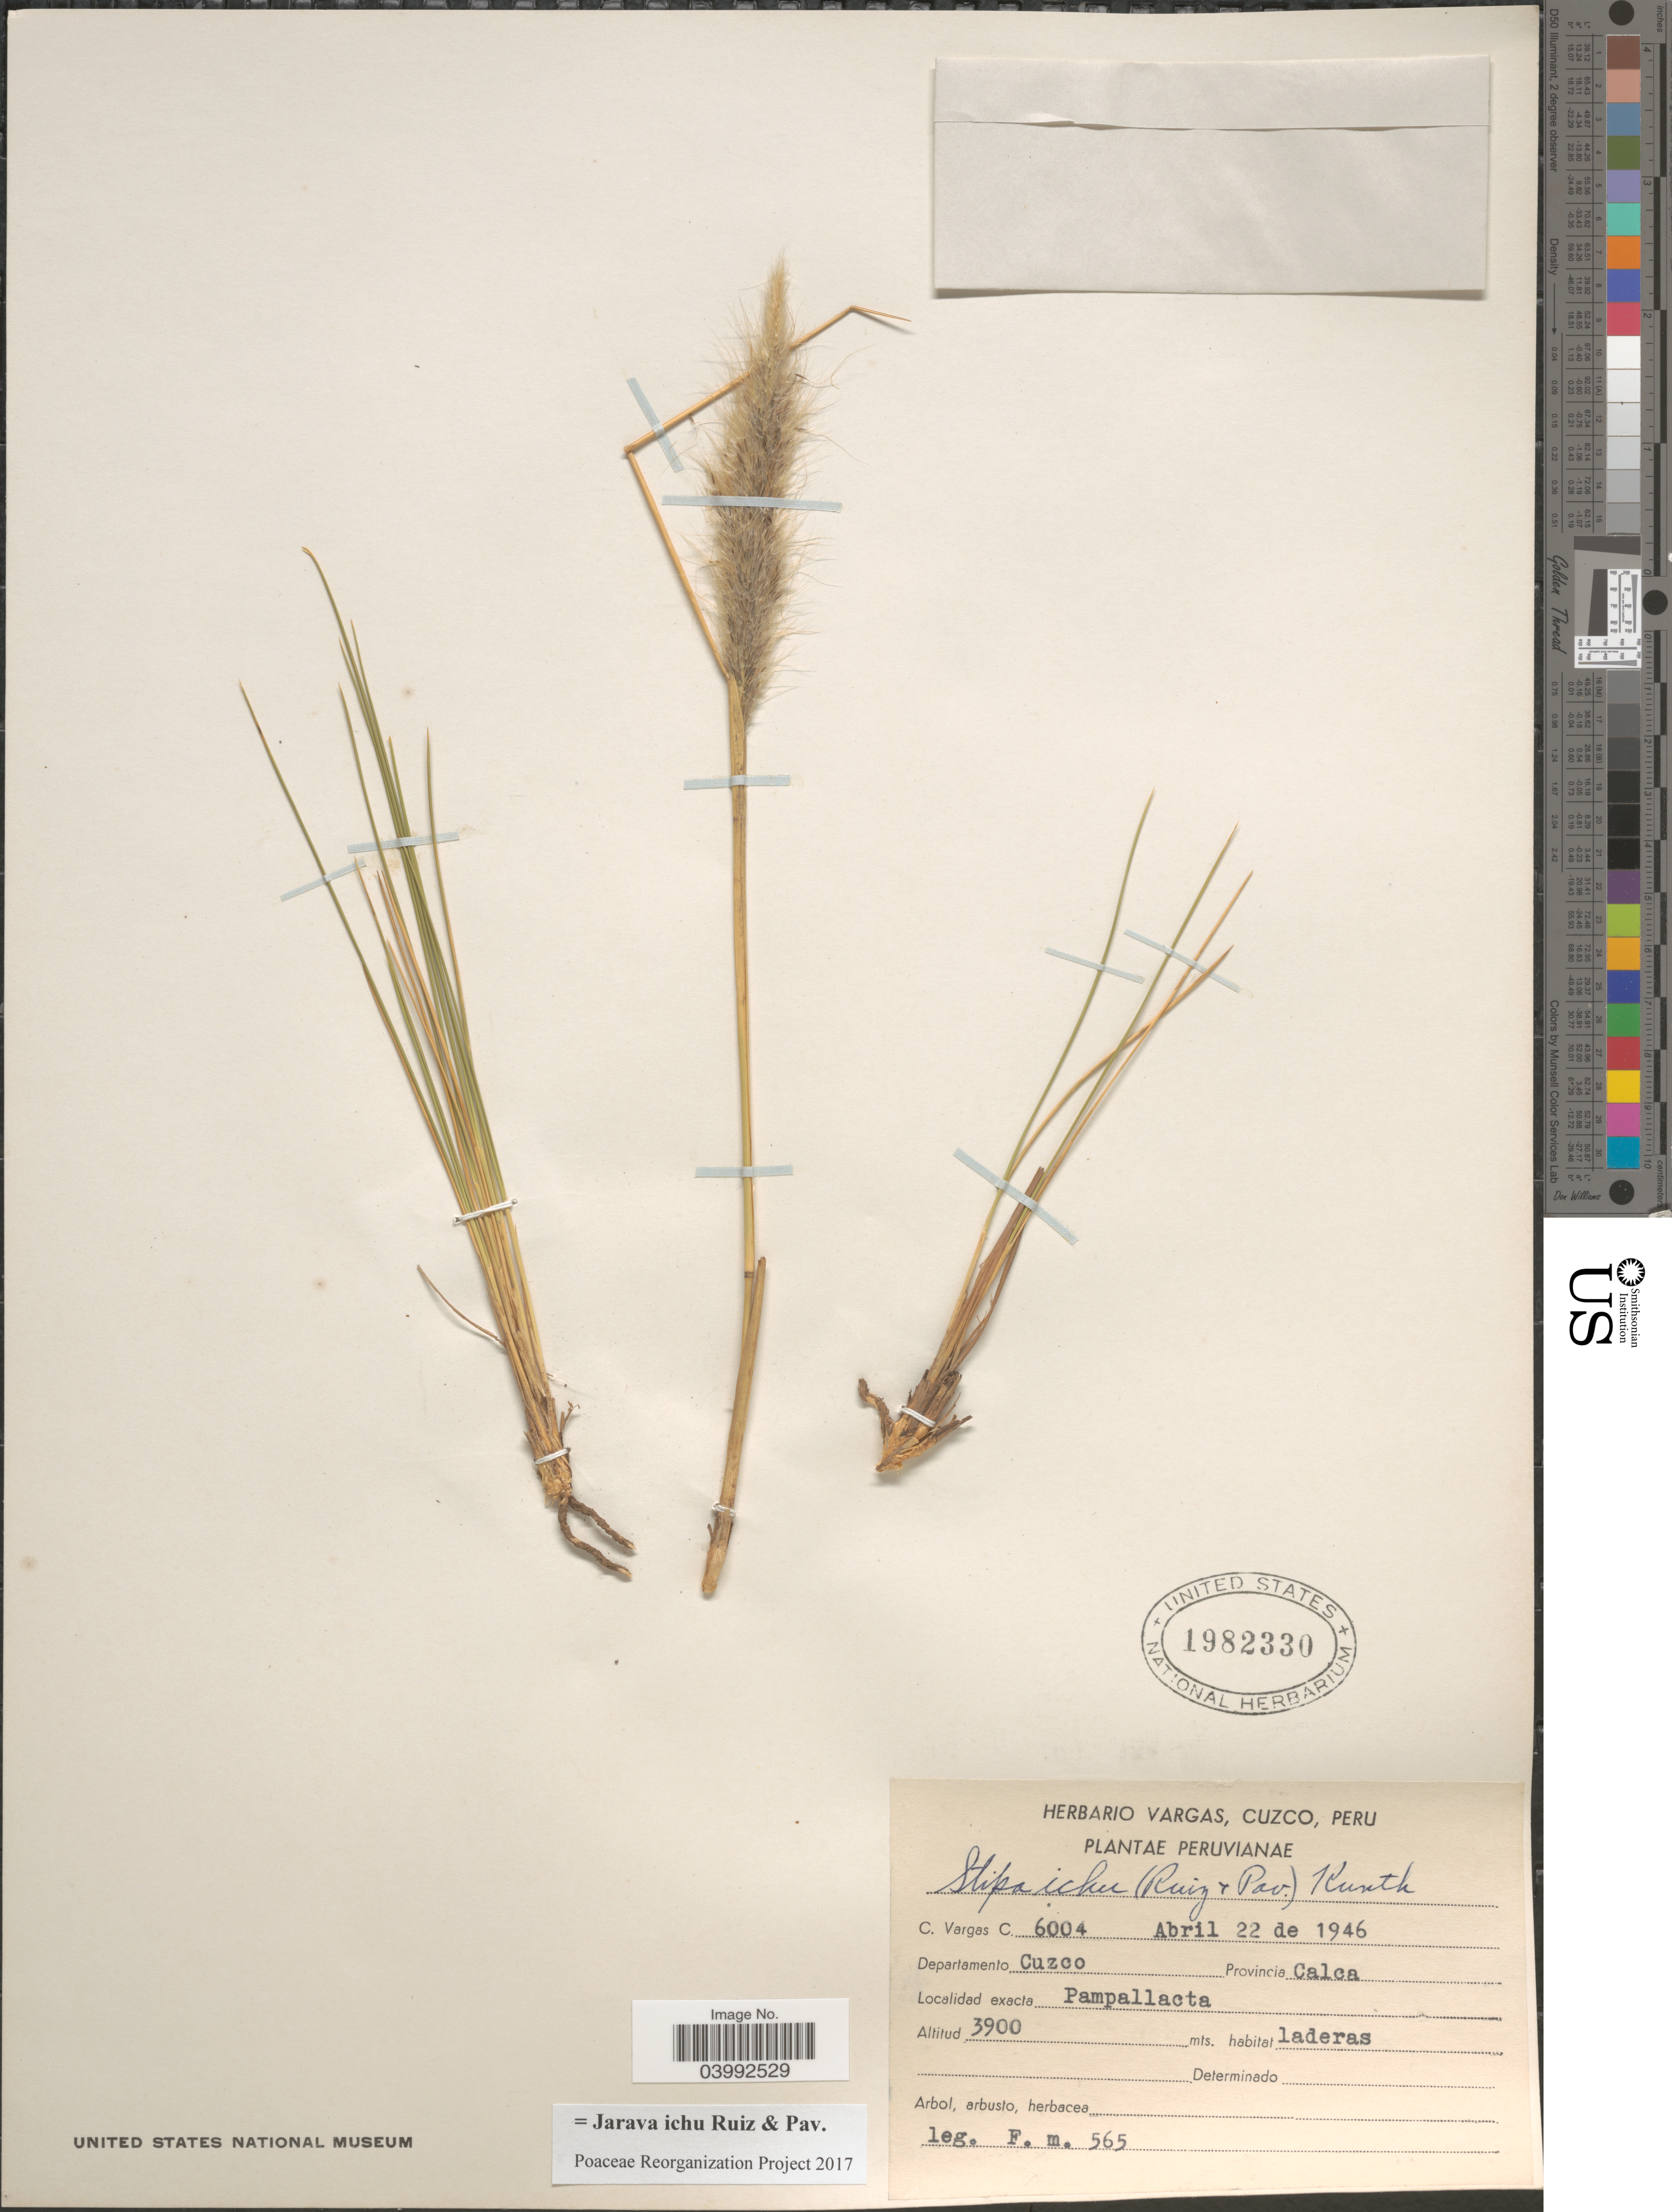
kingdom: Plantae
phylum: Tracheophyta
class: Liliopsida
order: Poales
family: Poaceae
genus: Jarava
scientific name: Jarava ichu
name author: Ruiz & Pav.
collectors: C. Vargas Calderón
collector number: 6004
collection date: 1946-04-22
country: Peru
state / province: Cusco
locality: Departamento Cuzco. Provincia Calca. Pampallacta.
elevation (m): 3900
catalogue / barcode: US 1982330